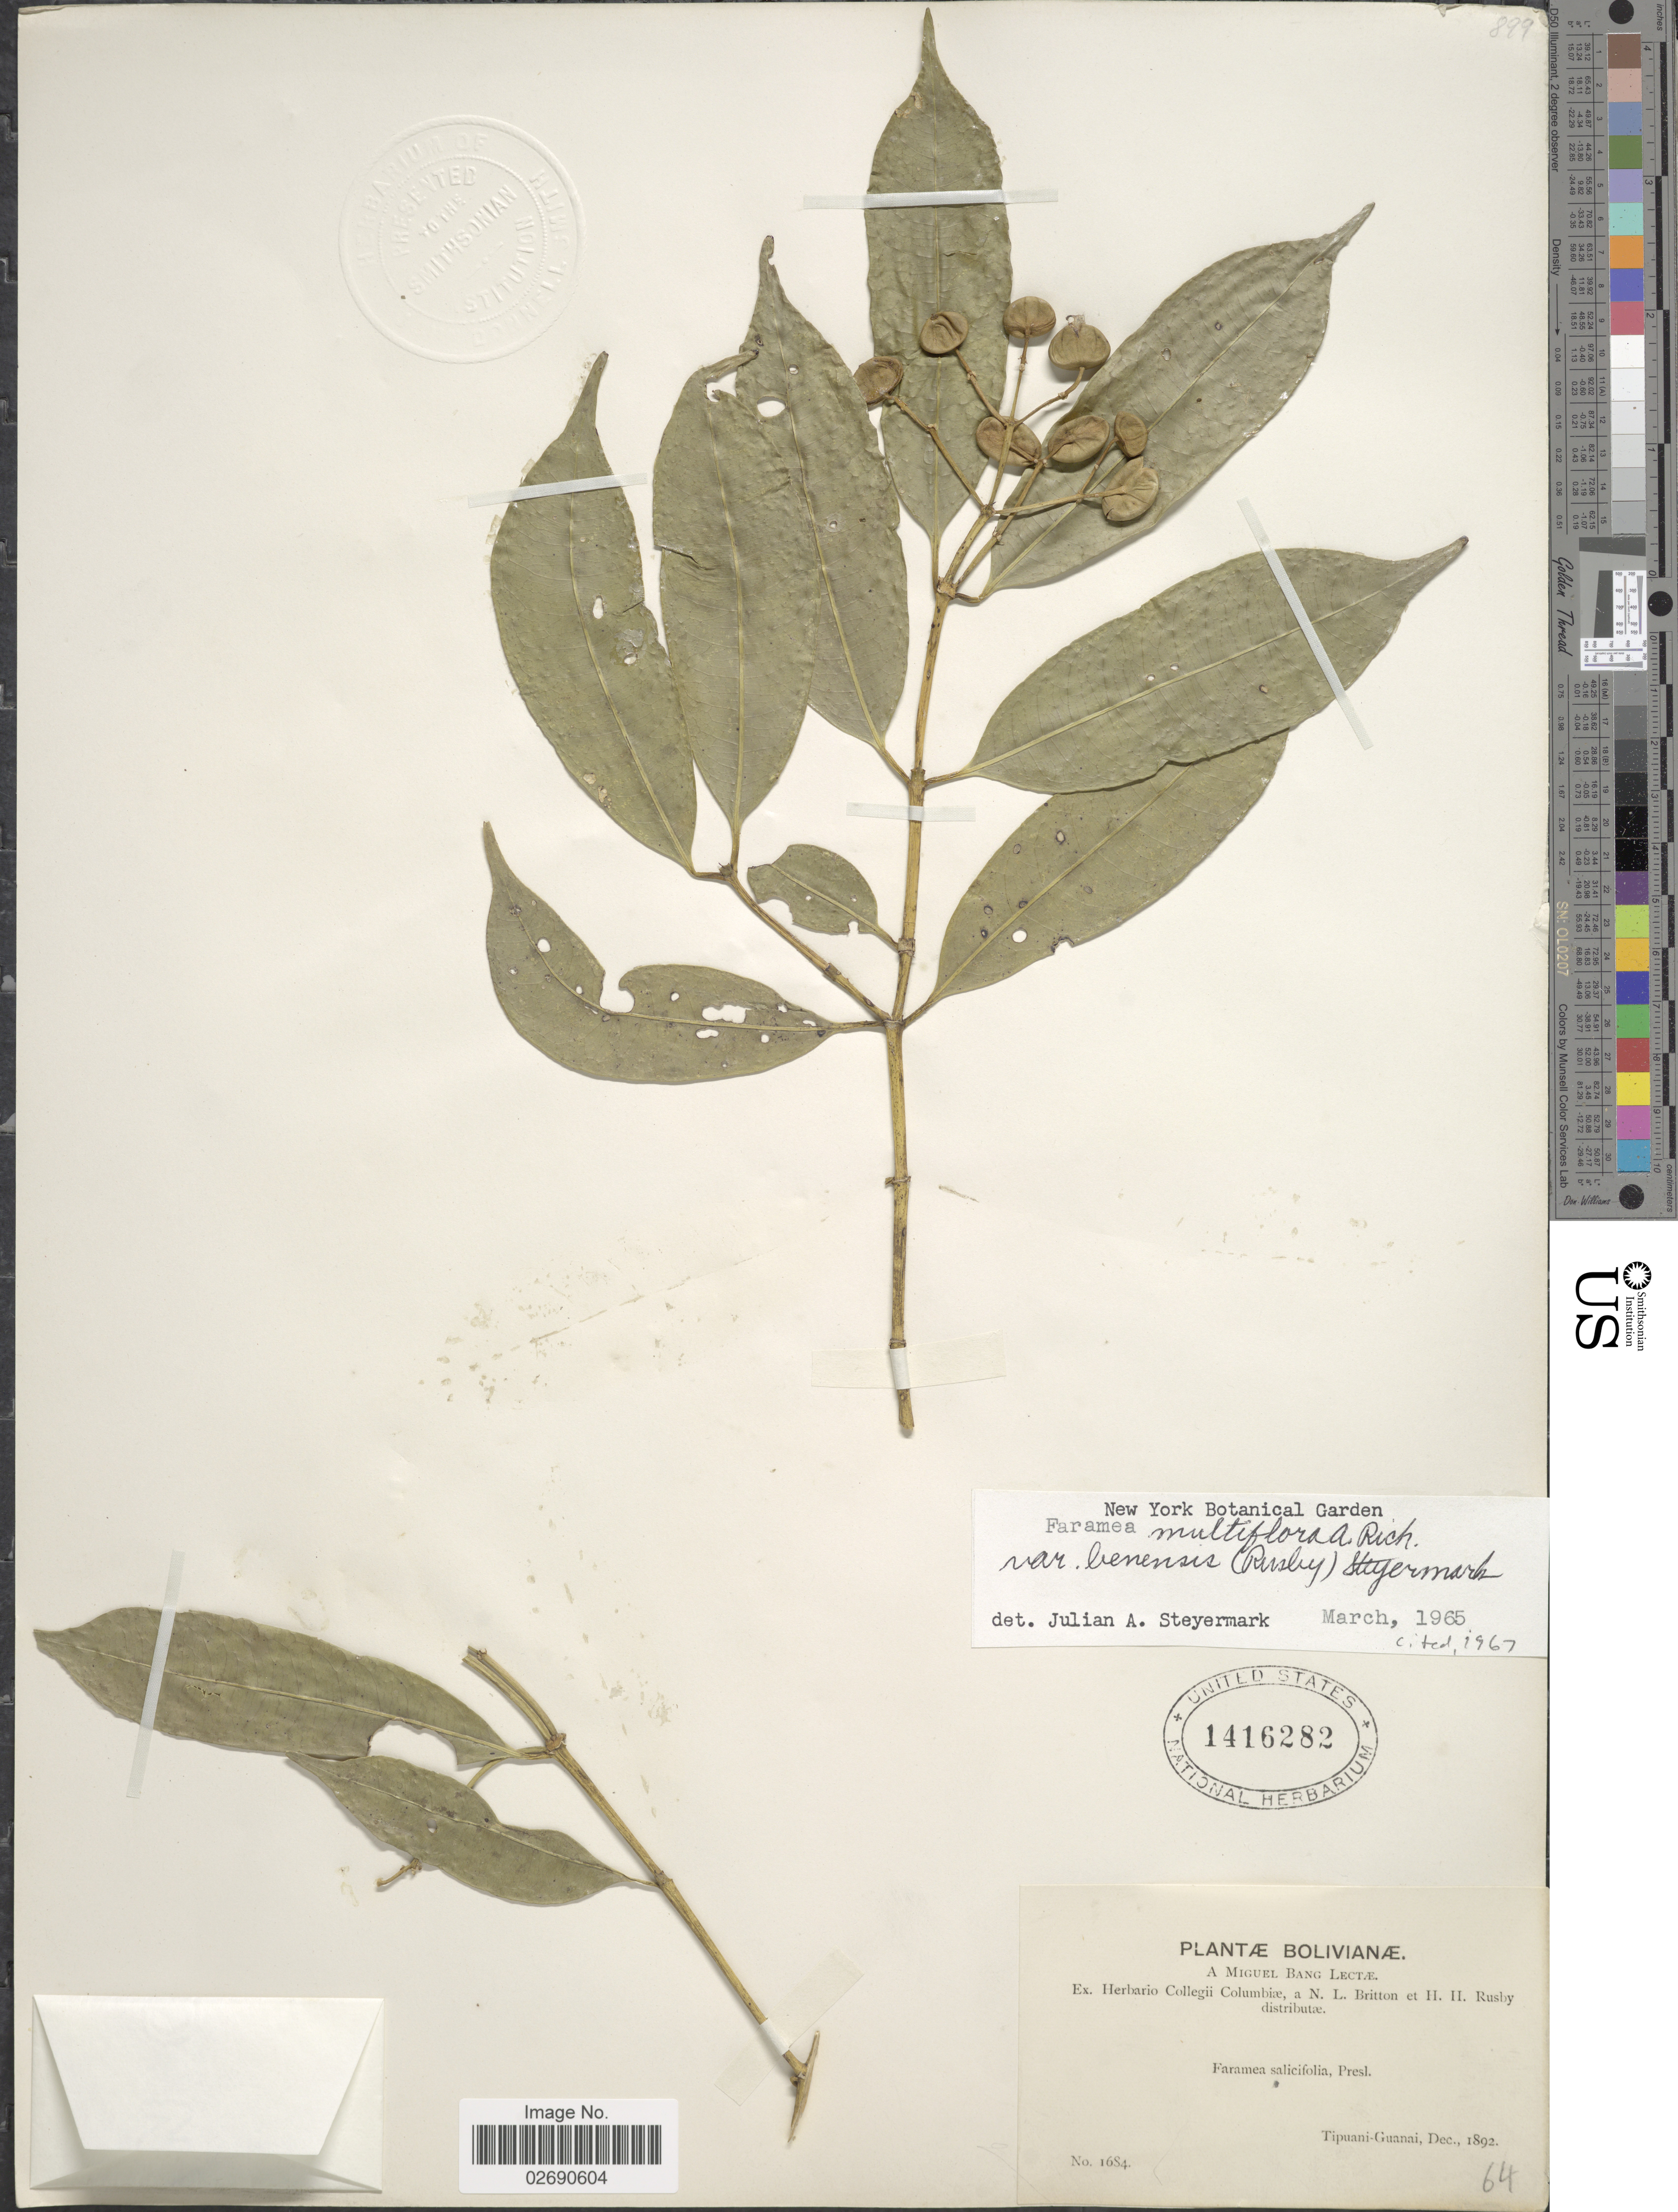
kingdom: Plantae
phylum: Tracheophyta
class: Magnoliopsida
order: Gentianales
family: Rubiaceae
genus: Faramea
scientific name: Faramea multiflora var. benensis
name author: (Rusby) Steyerm.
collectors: M. Bang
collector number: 1684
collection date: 1892-12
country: Bolivia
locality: Bolivianae, Tipuani-Guanai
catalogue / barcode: US 1416282